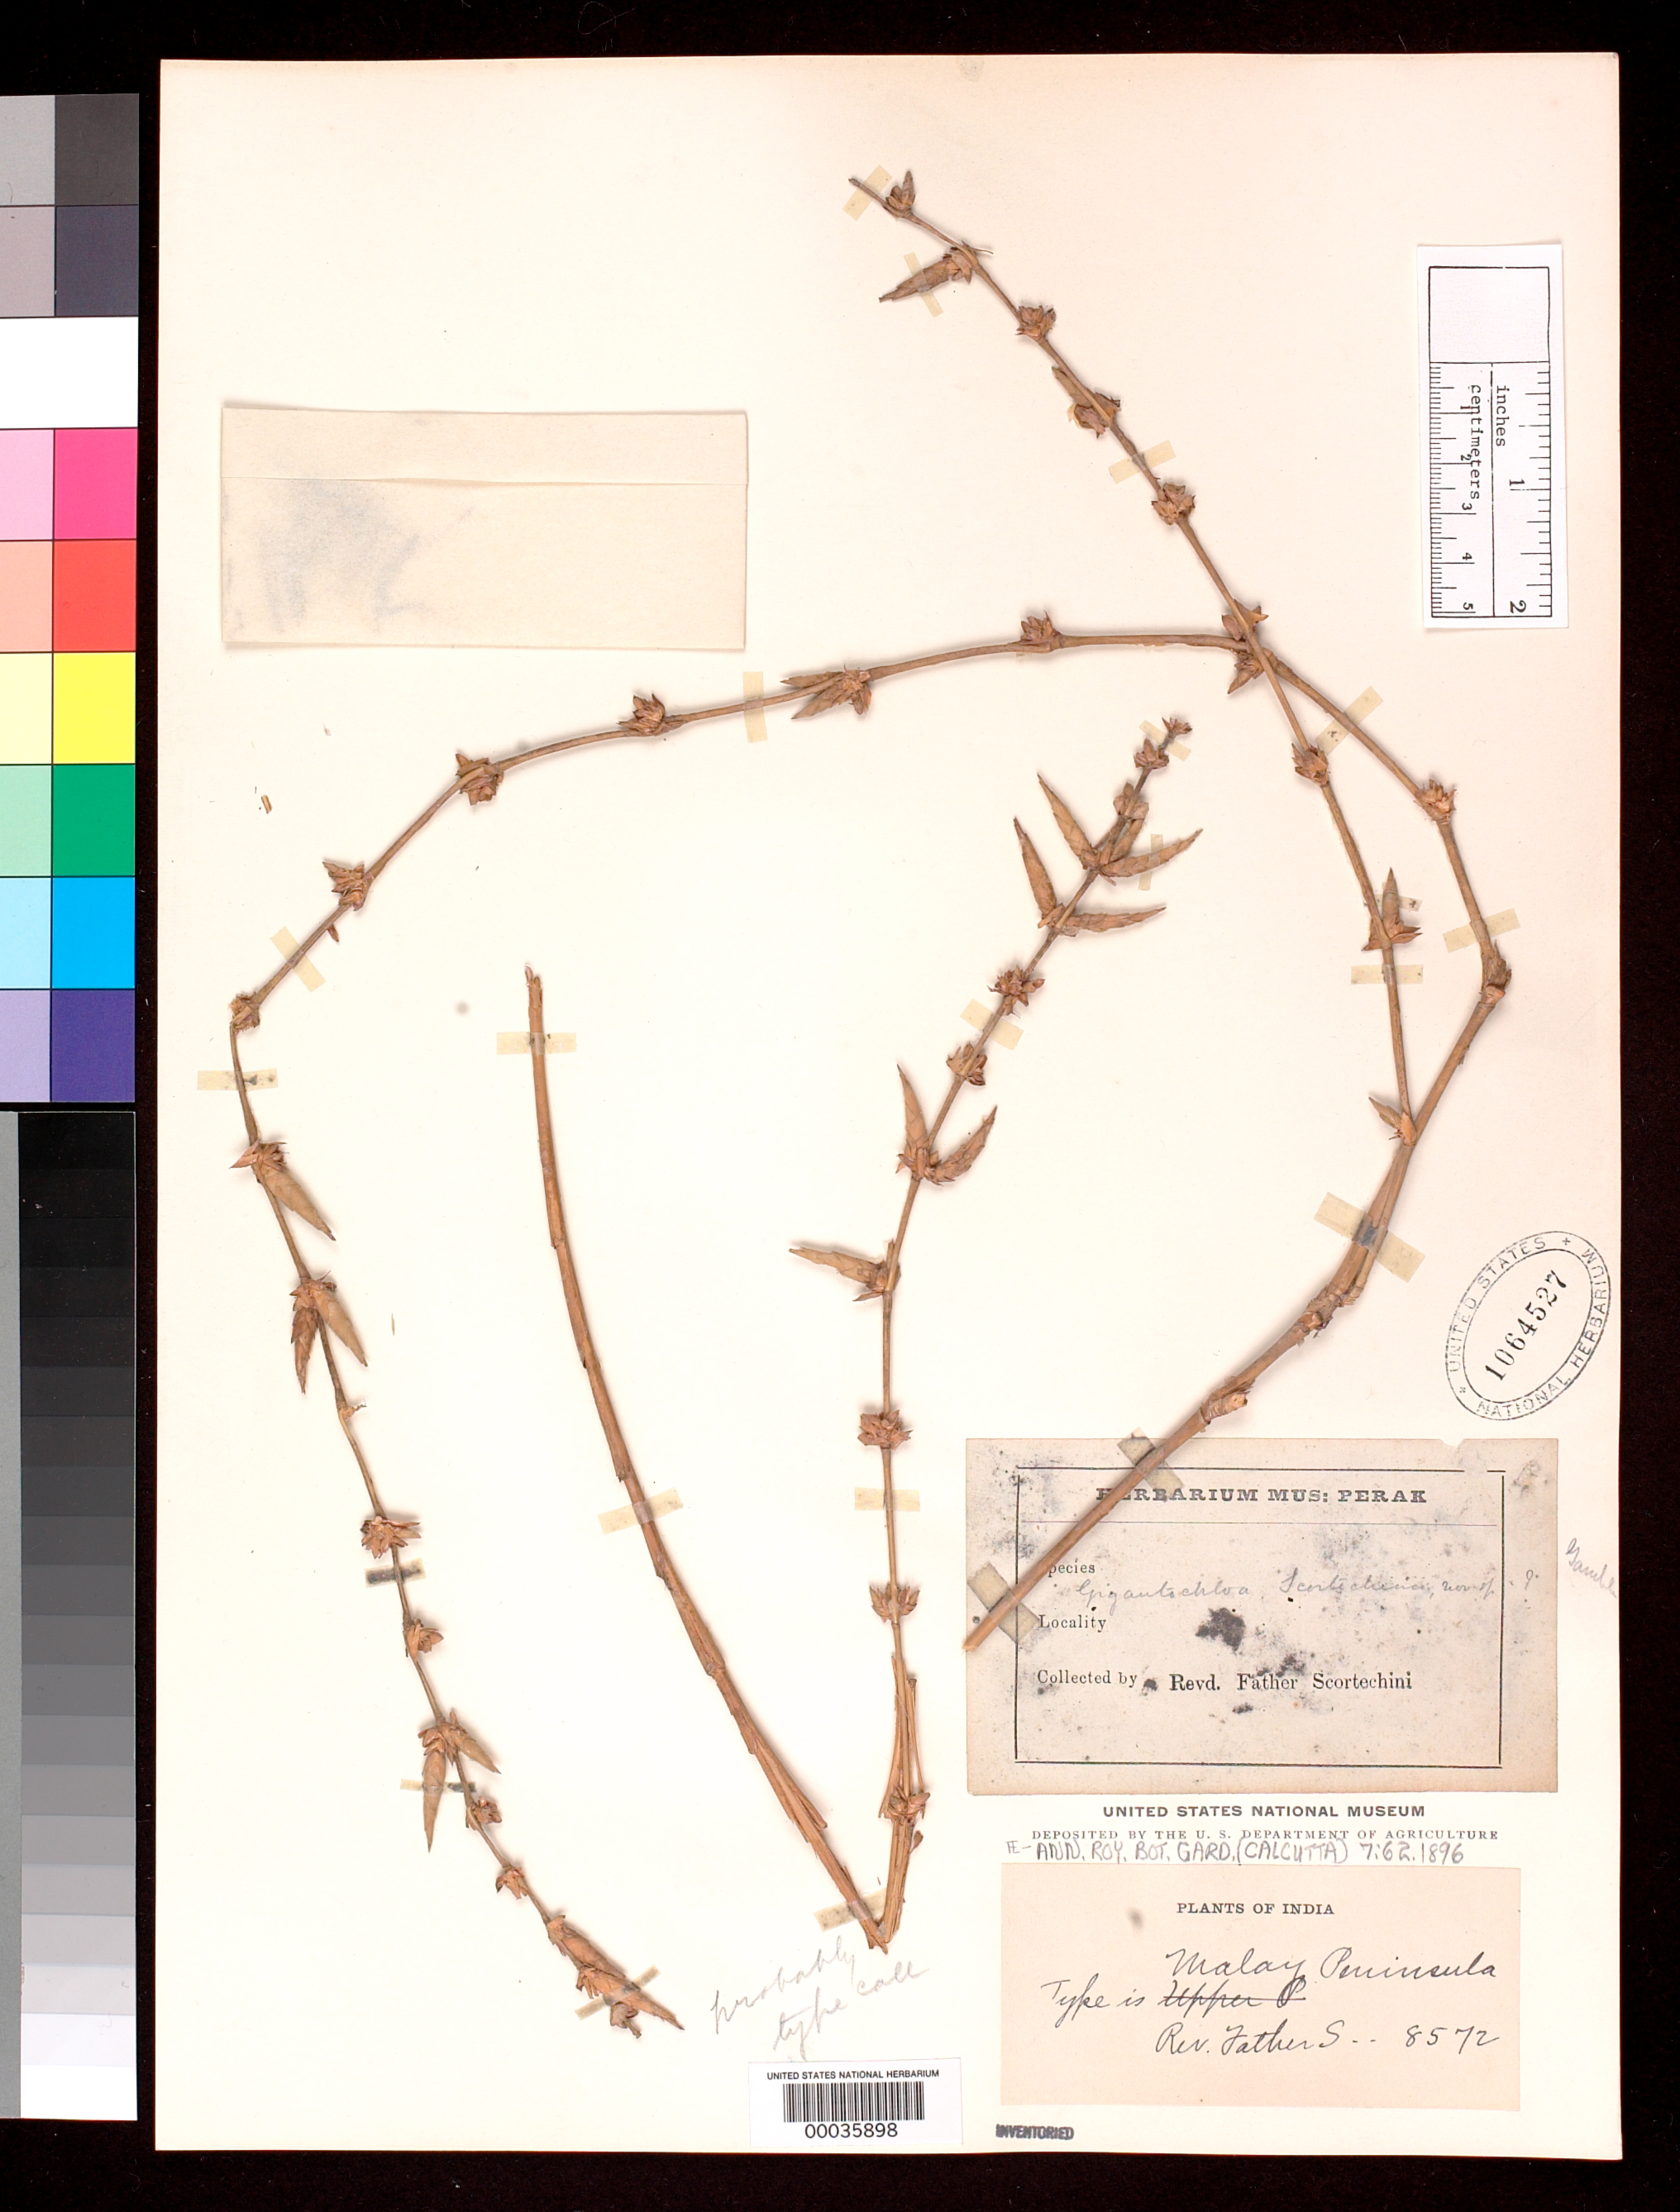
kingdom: Plantae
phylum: Tracheophyta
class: Liliopsida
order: Poales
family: Poaceae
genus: Gigantochloa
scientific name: Gigantochloa scortechinii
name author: Gamble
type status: Isotype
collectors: Fr. Scortechini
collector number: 8572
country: Malaysia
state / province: Perak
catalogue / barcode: US 1064527